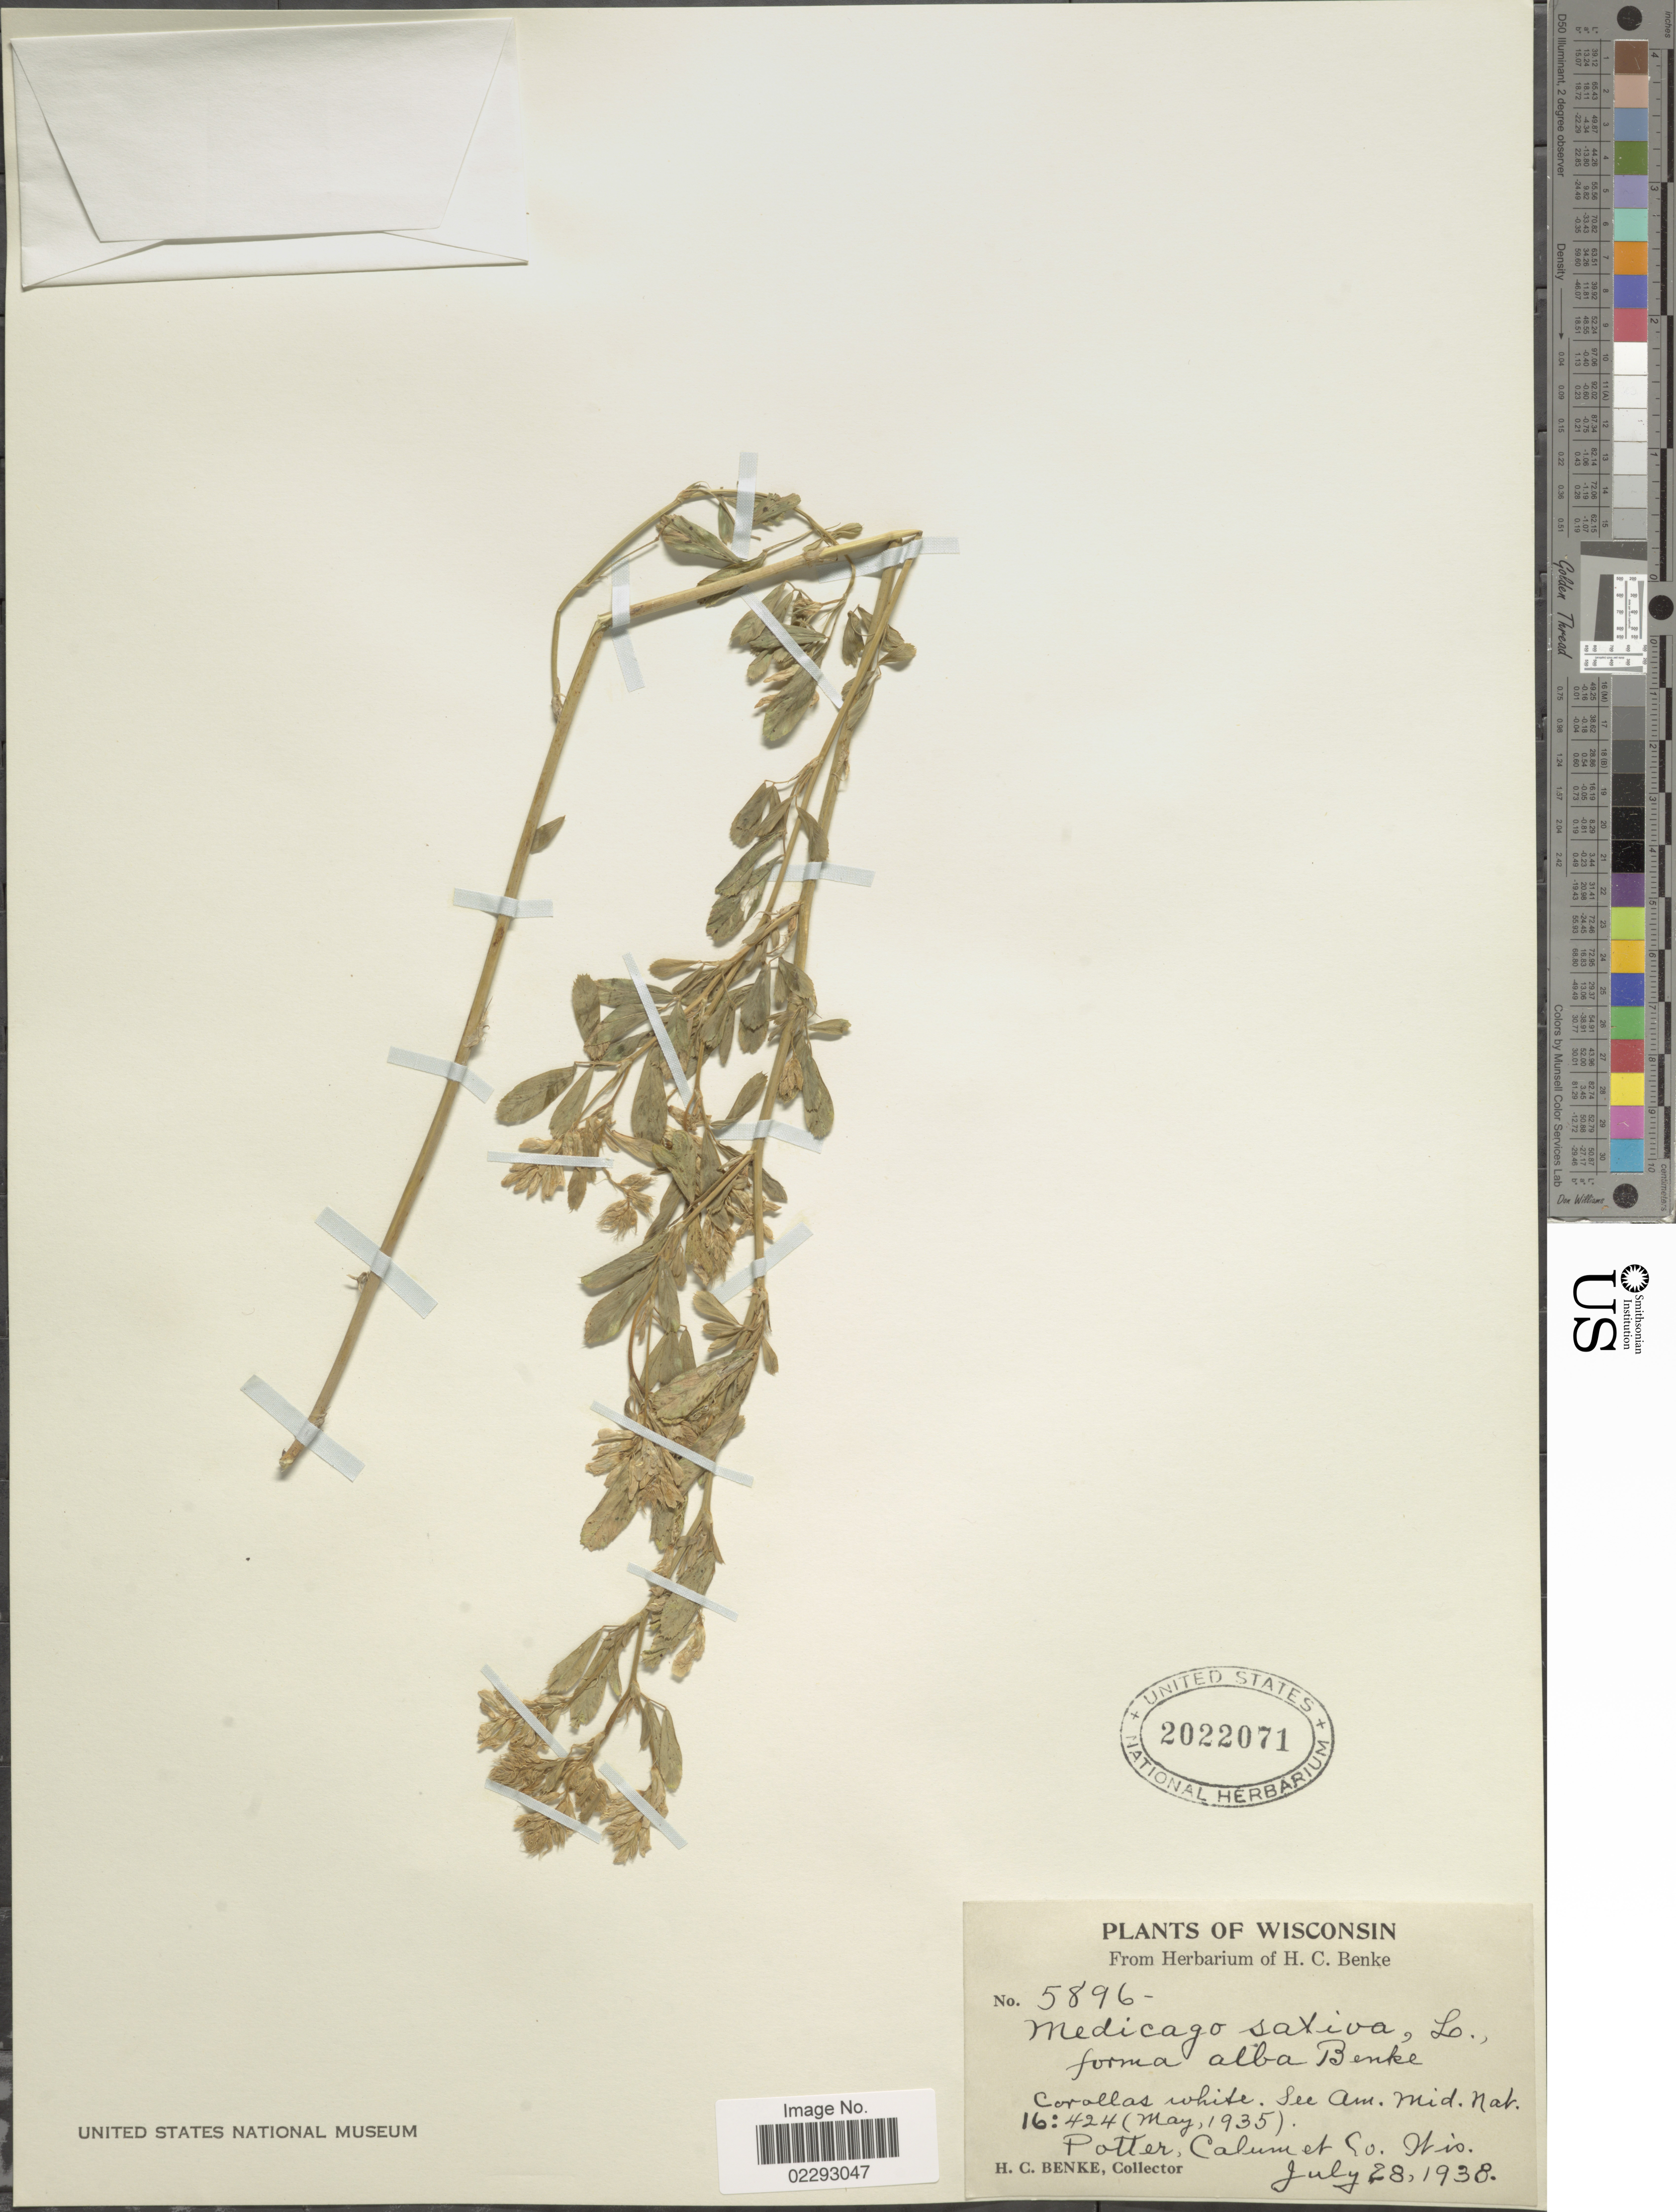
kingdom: Plantae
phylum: Tracheophyta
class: Magnoliopsida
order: Fabales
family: Fabaceae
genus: Medicago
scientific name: Medicago sativa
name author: L.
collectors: H. Benke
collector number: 5896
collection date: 1938-07-28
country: United States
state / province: Wisconsin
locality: Wisconsin, Potter , Calum et co. Illis.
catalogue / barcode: US 2022071